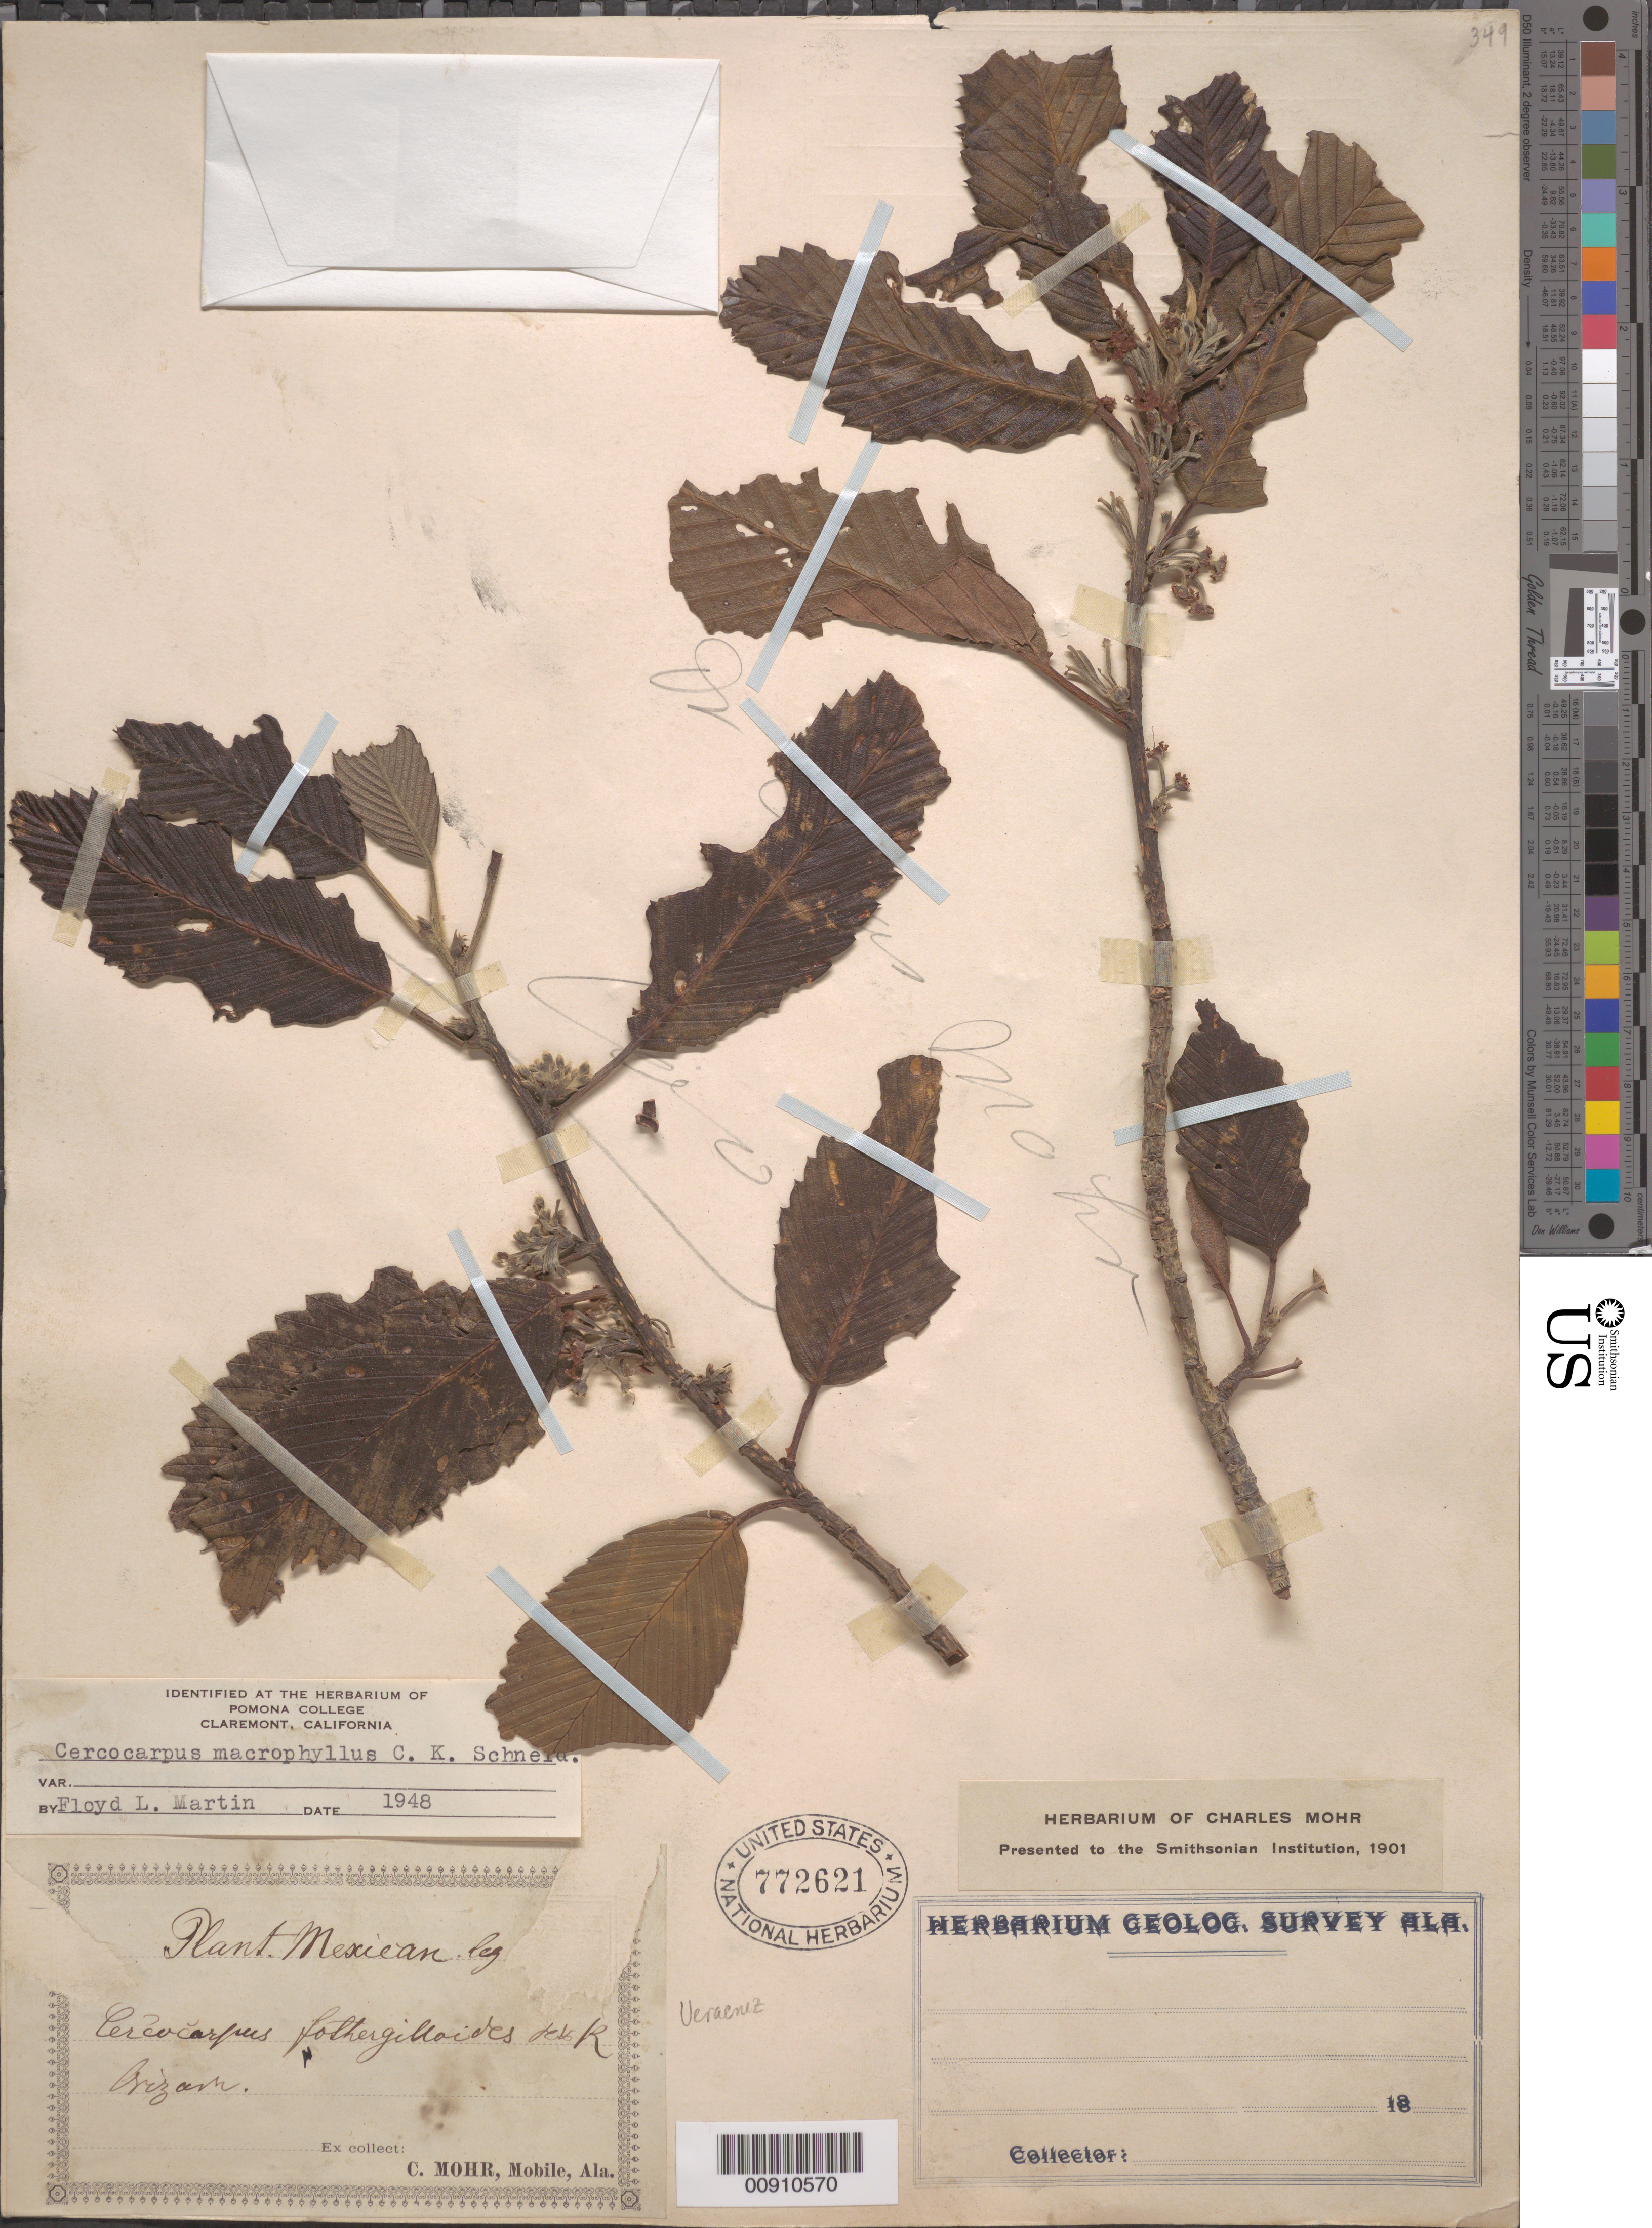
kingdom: Plantae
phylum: Tracheophyta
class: Magnoliopsida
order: Rosales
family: Rosaceae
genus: Cercocarpus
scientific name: Cercocarpus macrophyllus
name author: C.K. Schneid.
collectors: C. T. Mohr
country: Mexico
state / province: Veracruz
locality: Orizaba.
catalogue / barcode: US 772621